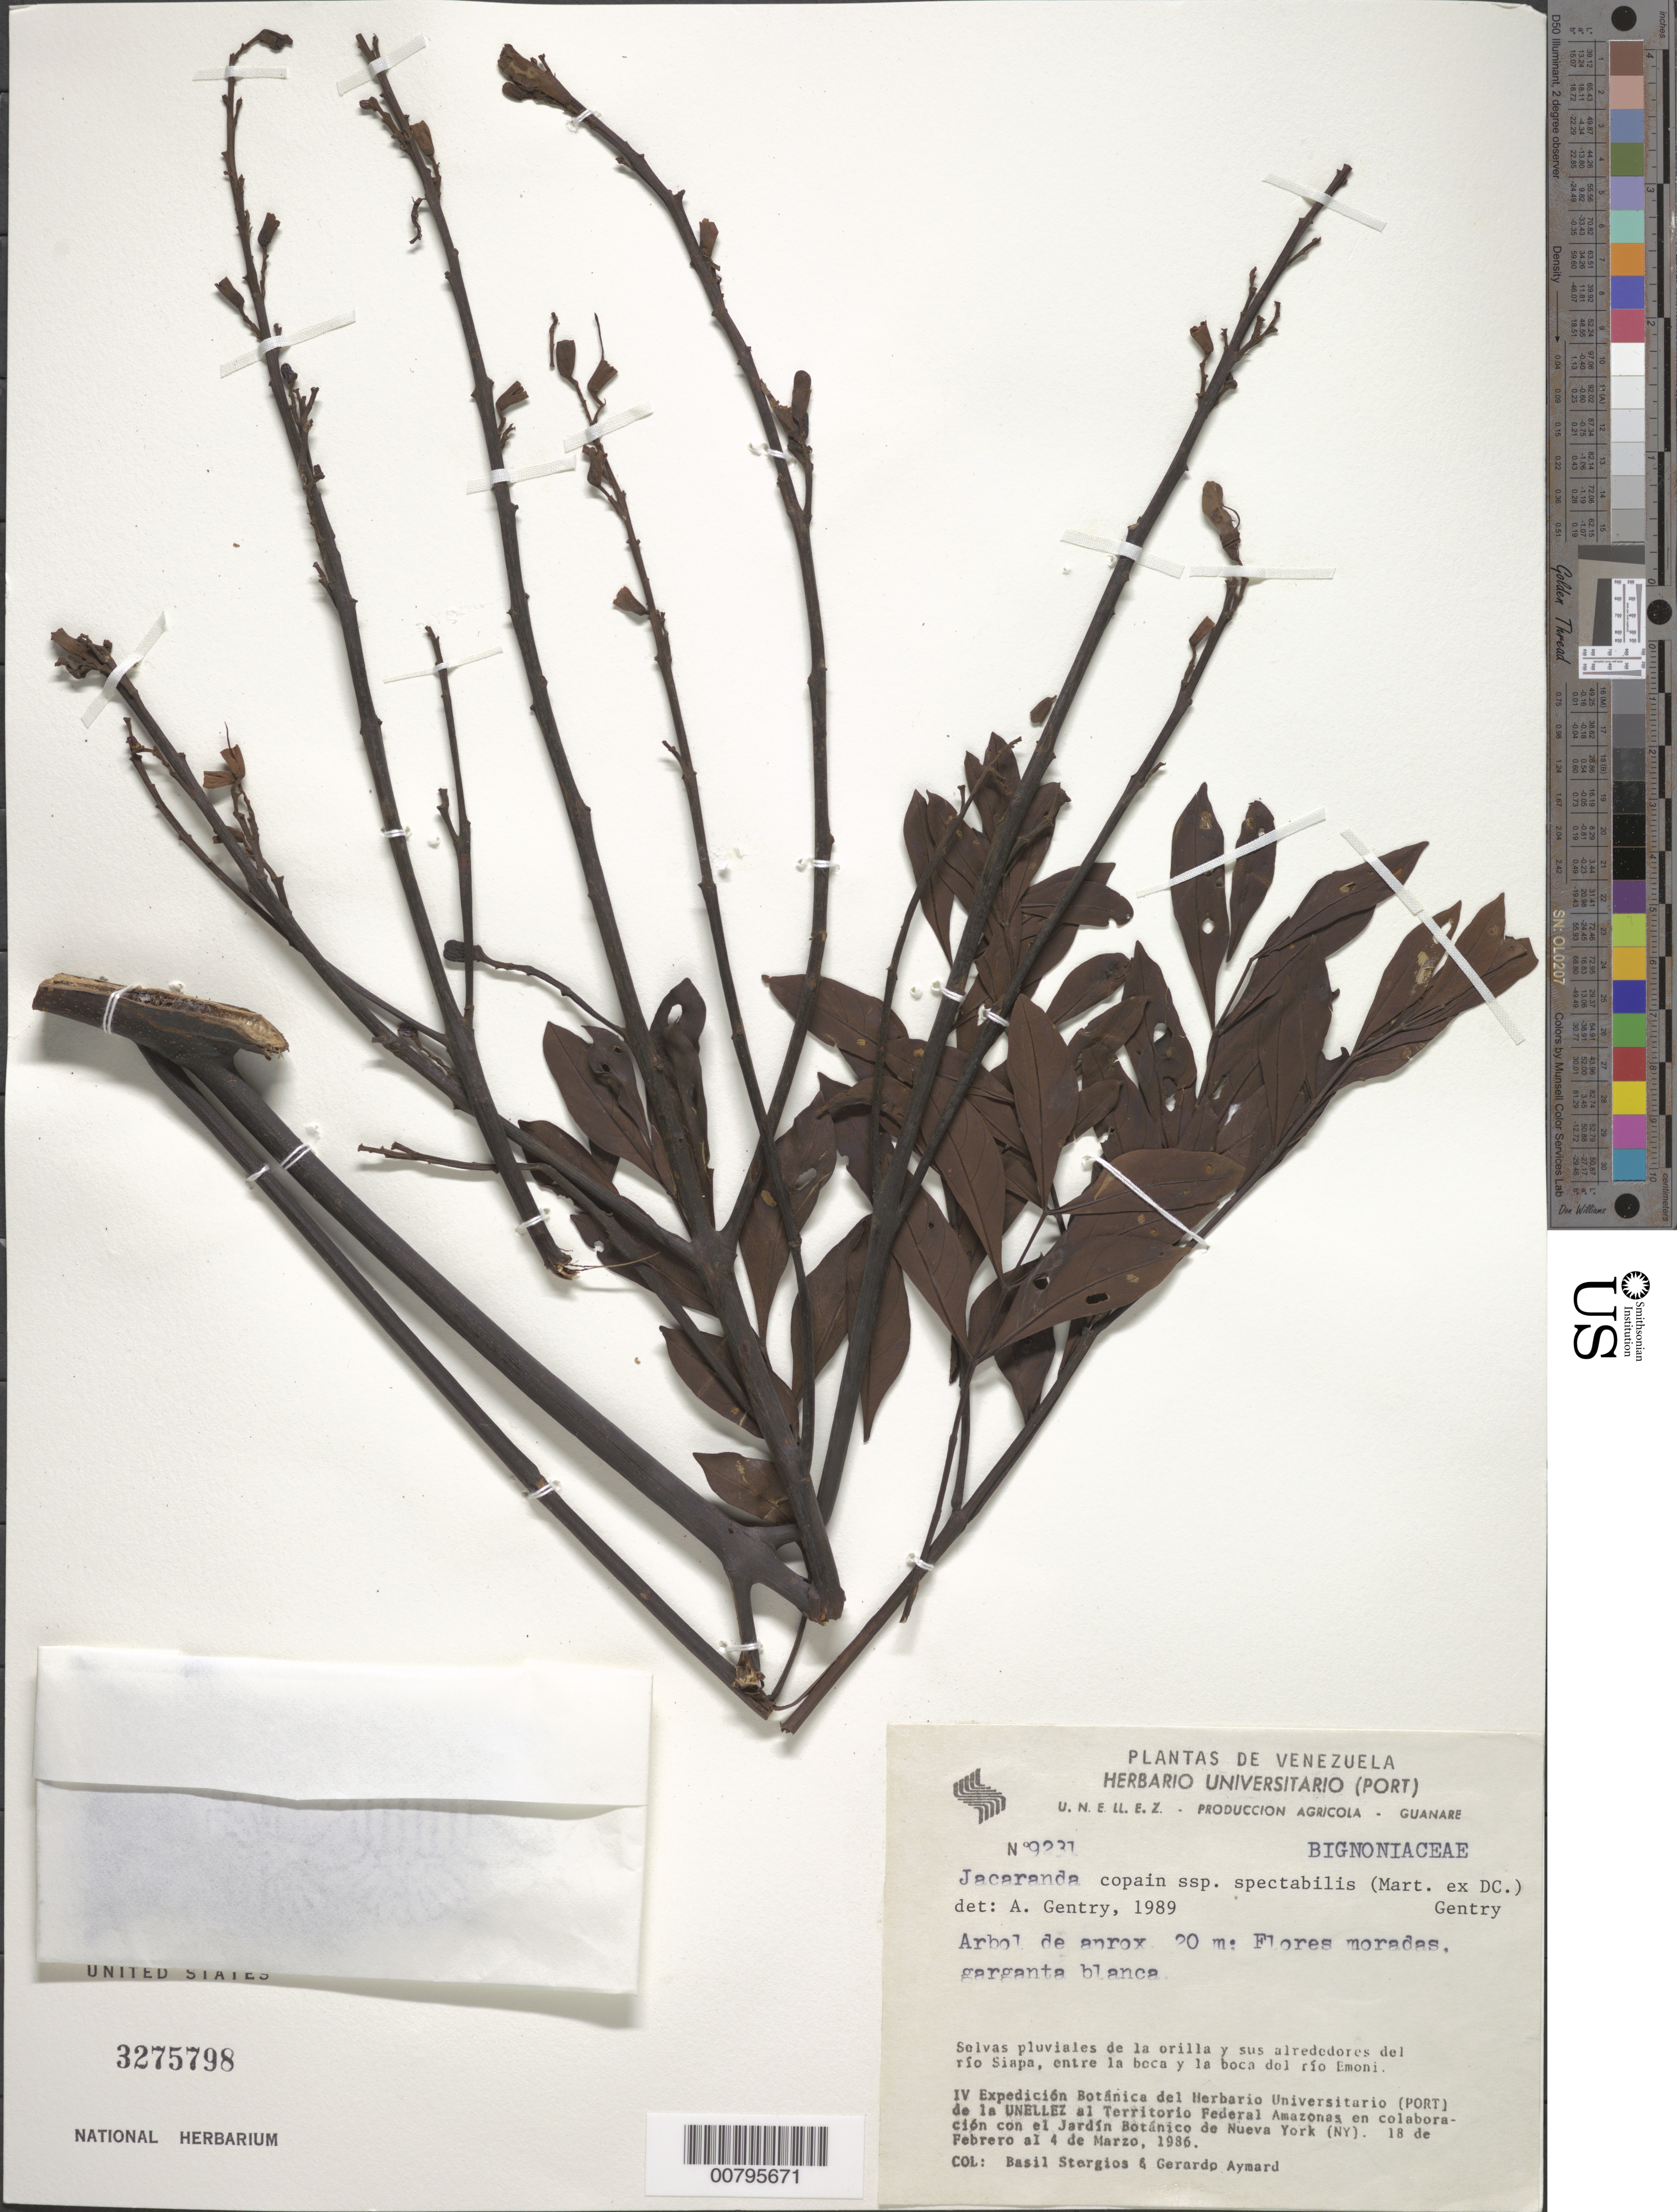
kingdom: Plantae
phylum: Tracheophyta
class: Magnoliopsida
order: Lamiales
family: Bignoniaceae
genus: Jacaranda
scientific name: Jacaranda copaia subsp. spectabilis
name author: (Mart. ex DC.) A.H. Gentry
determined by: Gentry, A. H.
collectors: B. G. Stergios & G. A. Aymard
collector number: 9231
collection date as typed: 18-Feb-86 to 4-Mar-86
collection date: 1986-02-18/1986-03-04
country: Venezuela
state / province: Amazonas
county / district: Río Negro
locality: Río Siapa, entre la boca y la boca del Río Emoni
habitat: Selvas pluvialses de la orilla y sus alrededores del río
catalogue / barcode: US 3275798